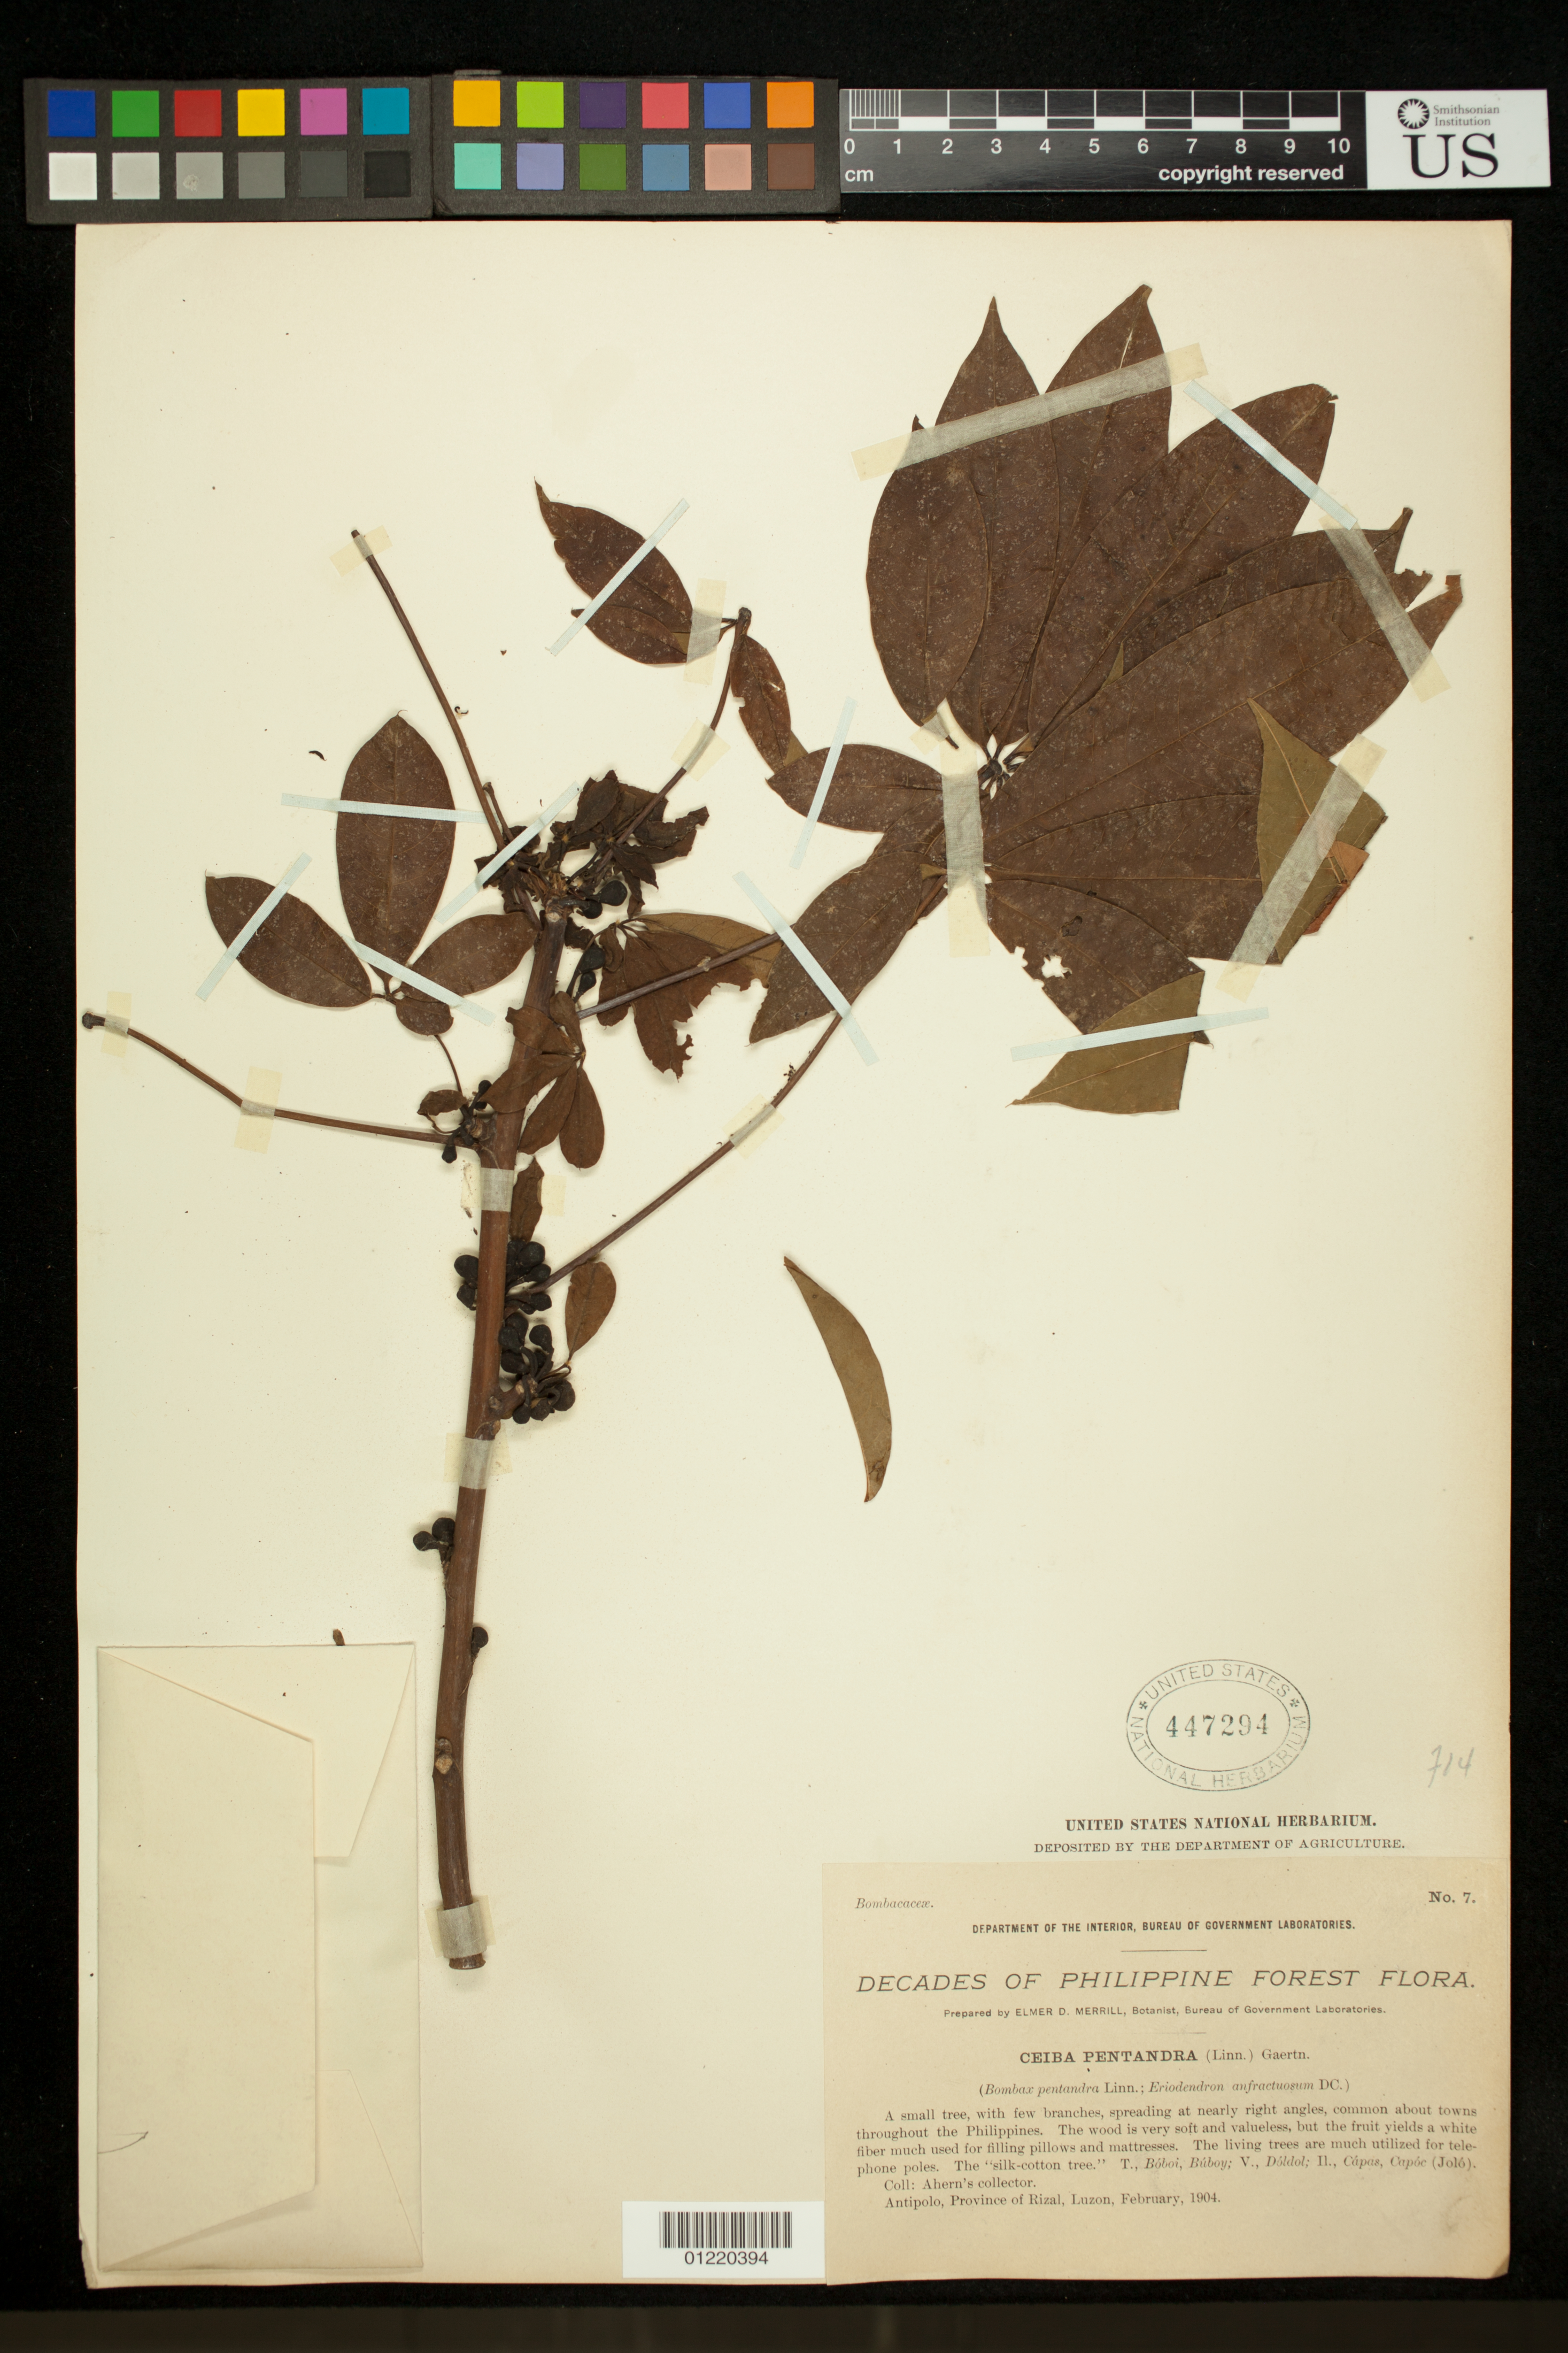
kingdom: Plantae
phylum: Tracheophyta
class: Magnoliopsida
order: Malvales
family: Malvaceae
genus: Ceiba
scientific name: Ceiba pentandra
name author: (L.) Gaertn.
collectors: Ahern's collector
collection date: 1904-02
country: Philippines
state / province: Calabarzon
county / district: Rizal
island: Luzon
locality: Antipolo, Province of Rizal, Luzon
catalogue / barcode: US 447294